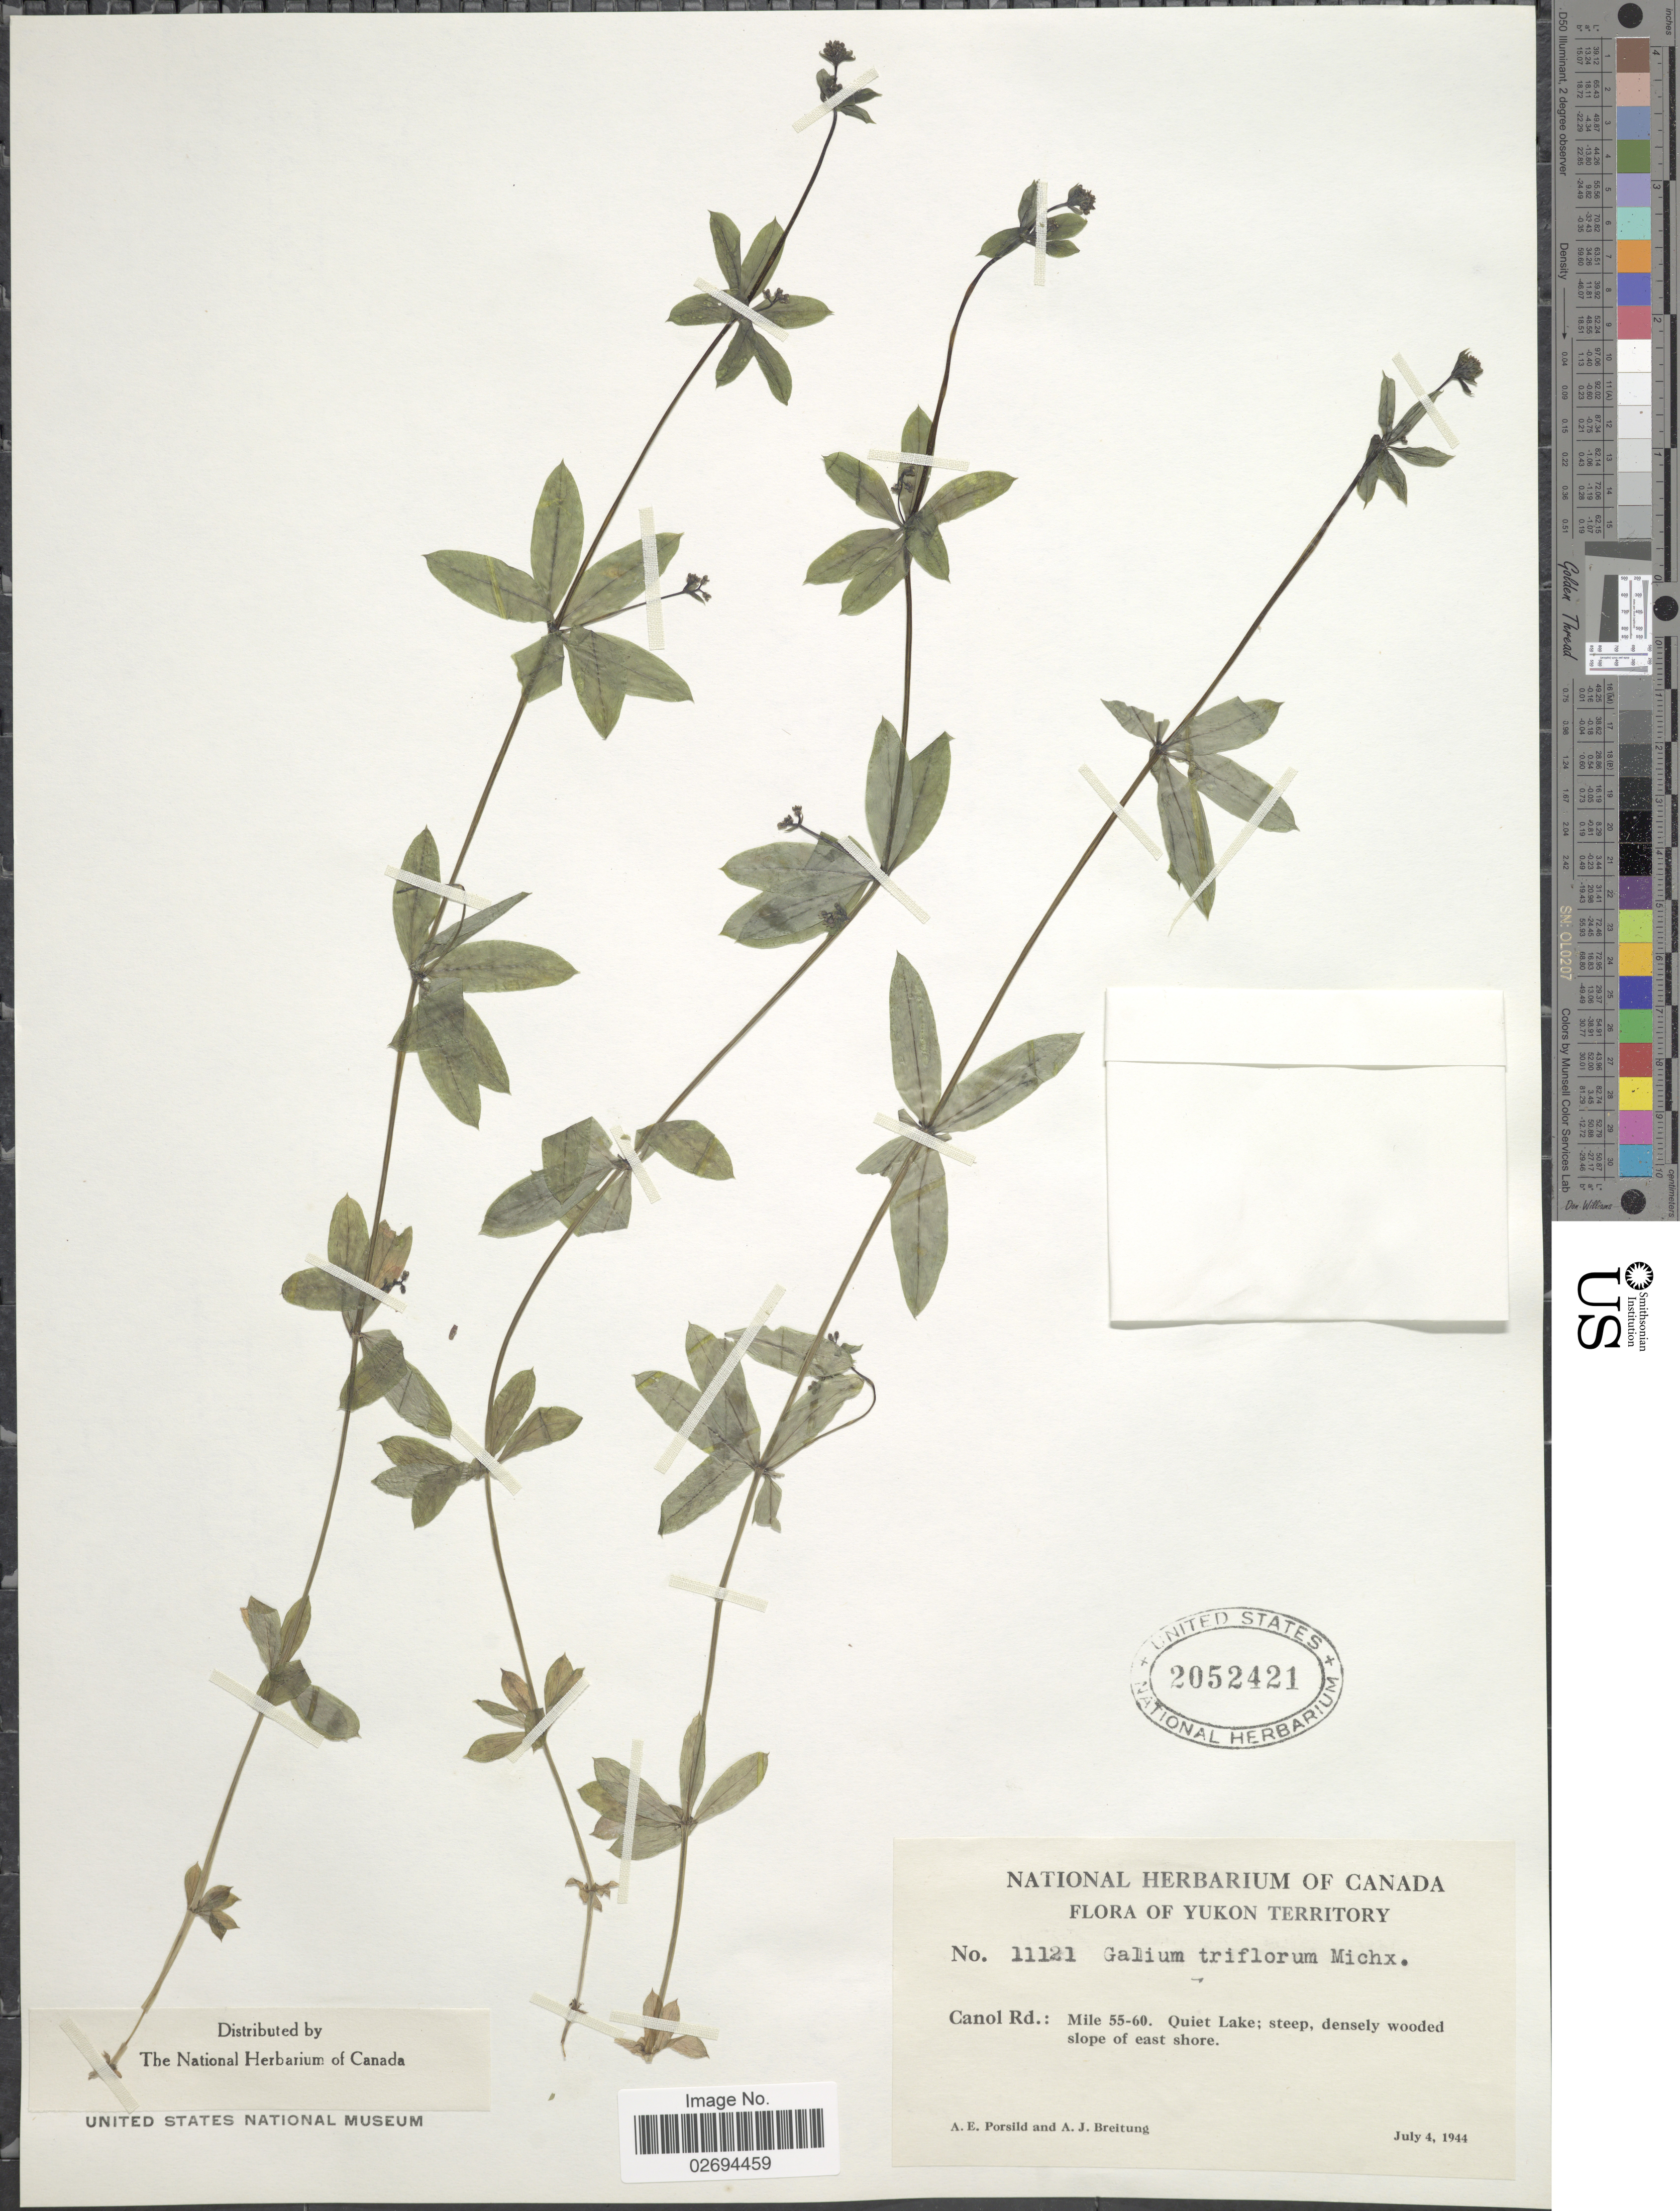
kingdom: Plantae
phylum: Tracheophyta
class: Magnoliopsida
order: Gentianales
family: Rubiaceae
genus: Galium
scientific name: Galium triflorum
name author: Michx.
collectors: A. E. Porsild & A. Breitung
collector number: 11121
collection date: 1944-07-04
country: Canada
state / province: Yukon Territory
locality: Canol Rd.: Mile 55-60. Quiet Lake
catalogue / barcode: US 2052421